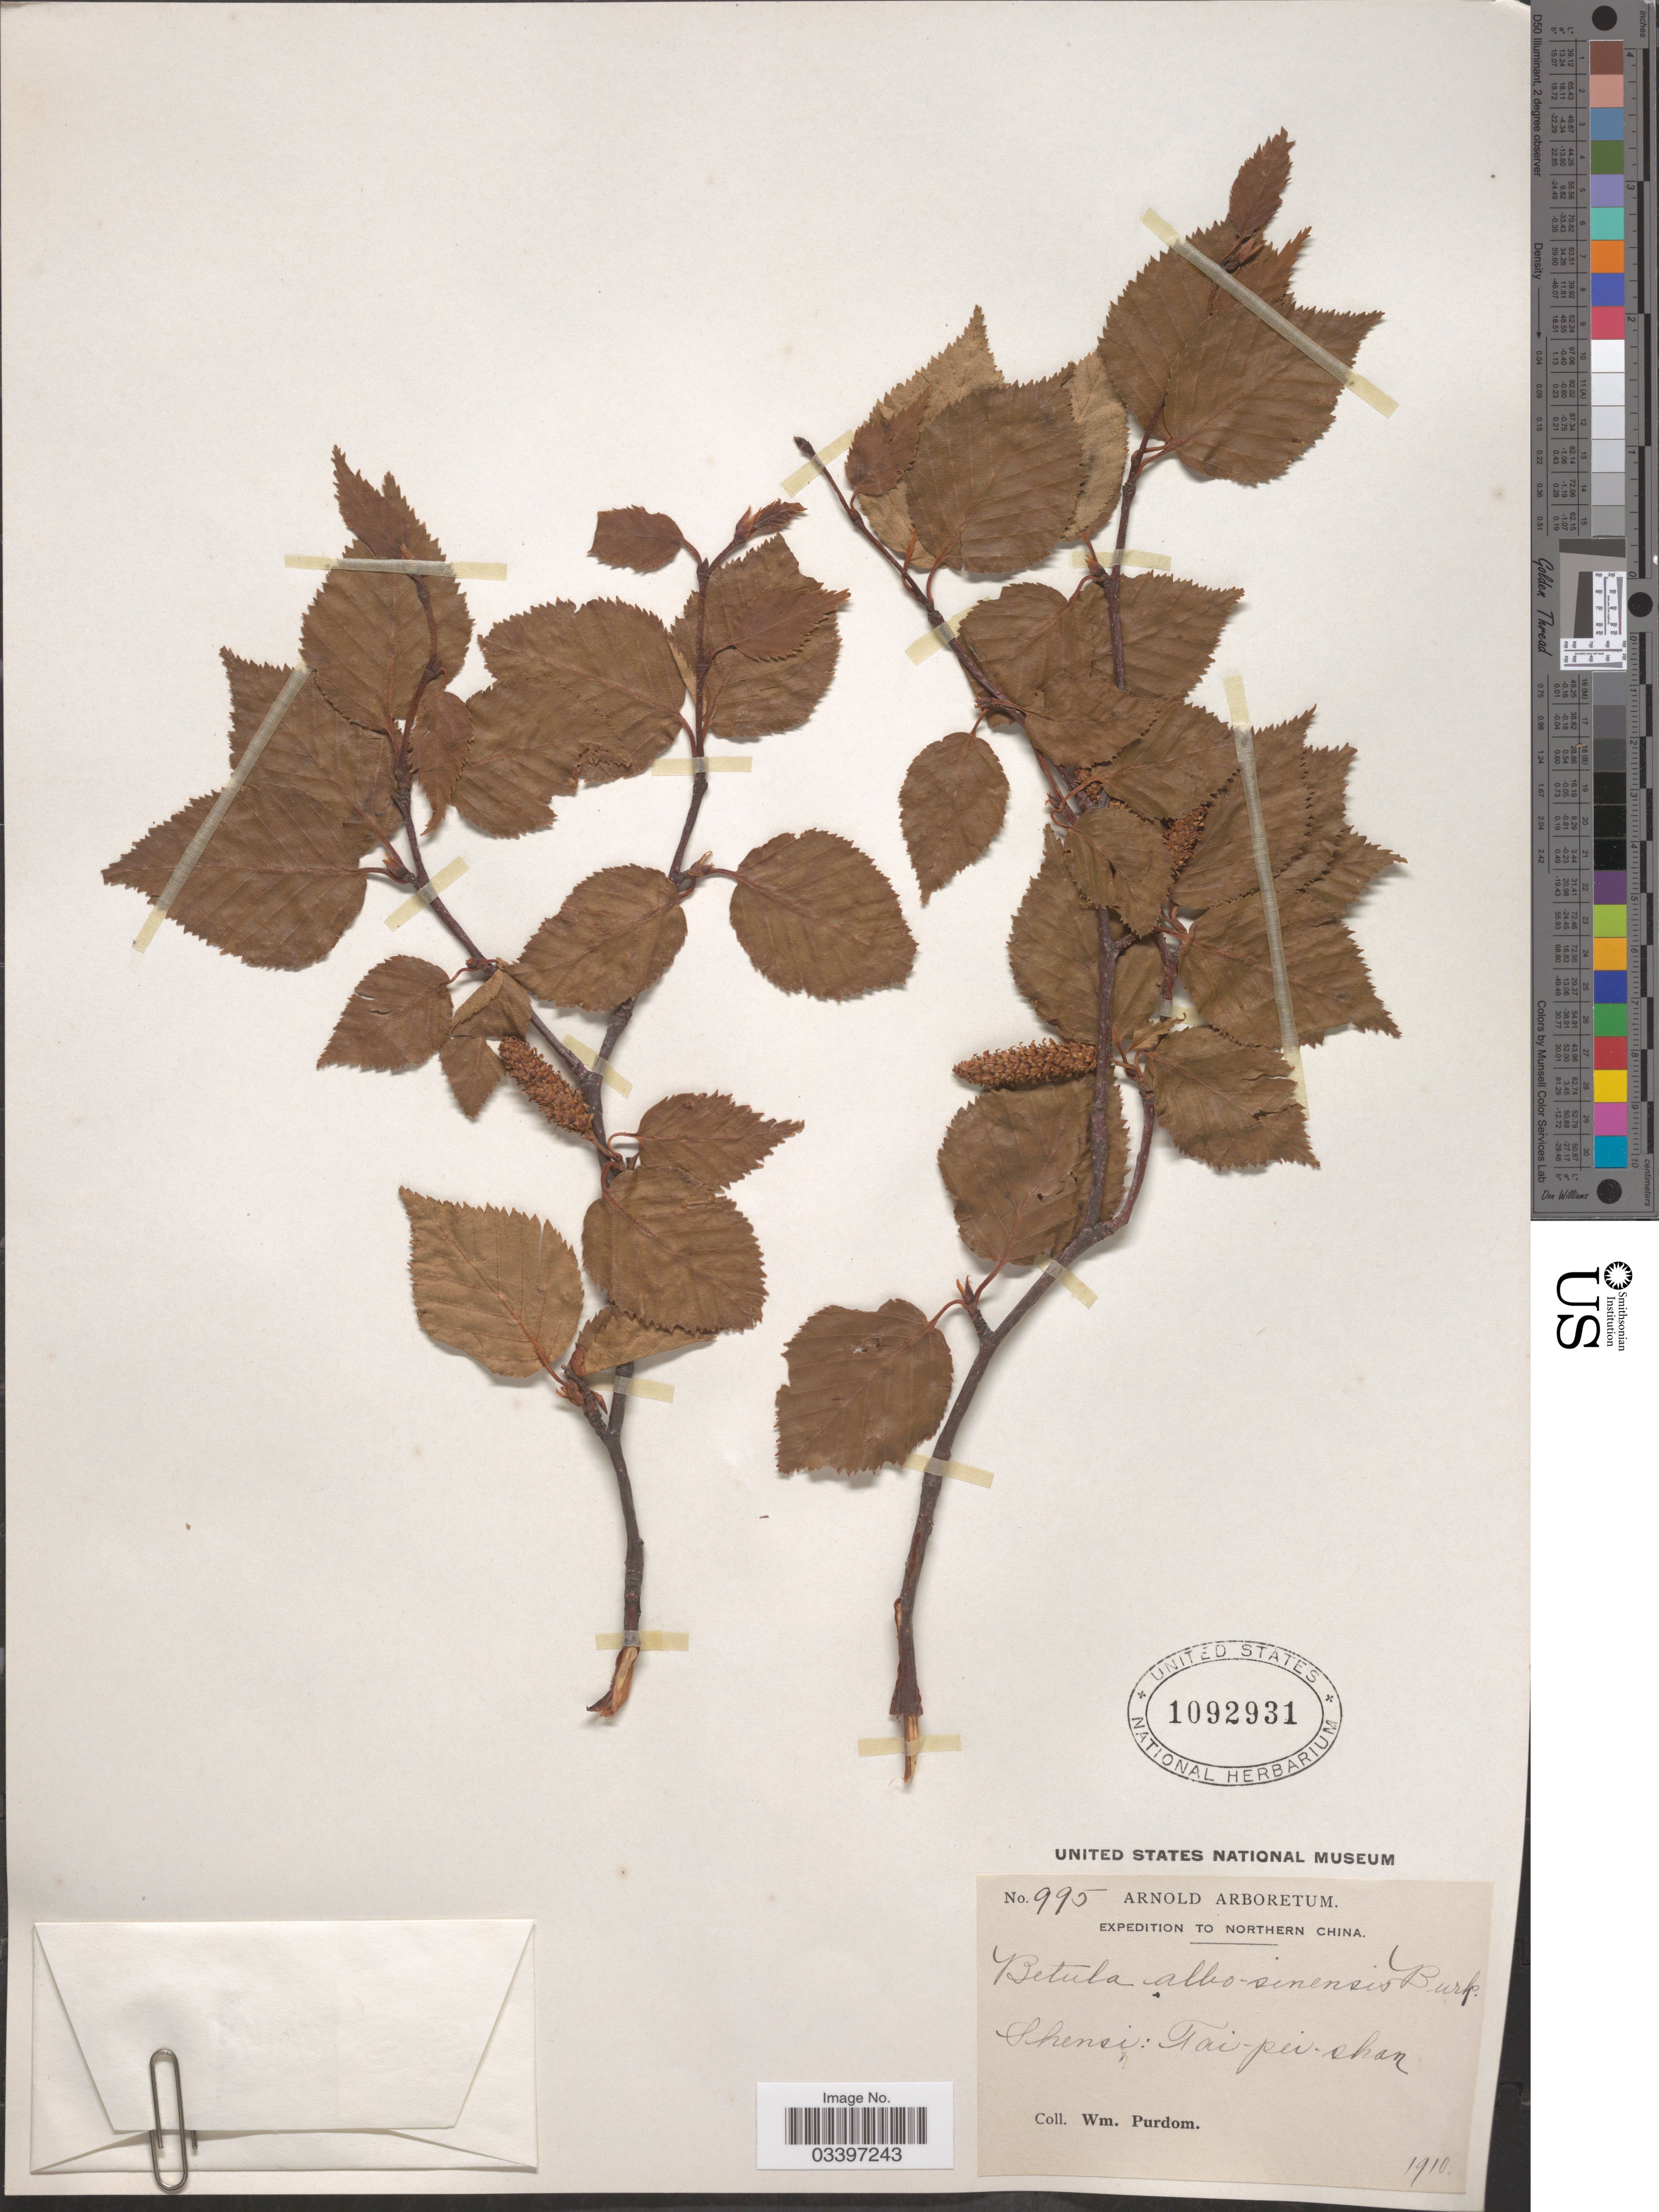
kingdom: Plantae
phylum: Tracheophyta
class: Magnoliopsida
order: Fagales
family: Betulaceae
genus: Betula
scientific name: Betula albosinensis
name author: Burkill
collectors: W. Purdom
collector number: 995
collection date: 1910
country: China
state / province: Shaanxi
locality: Northern China. Shensi: Tai-pei-shan.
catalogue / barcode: US 1092931